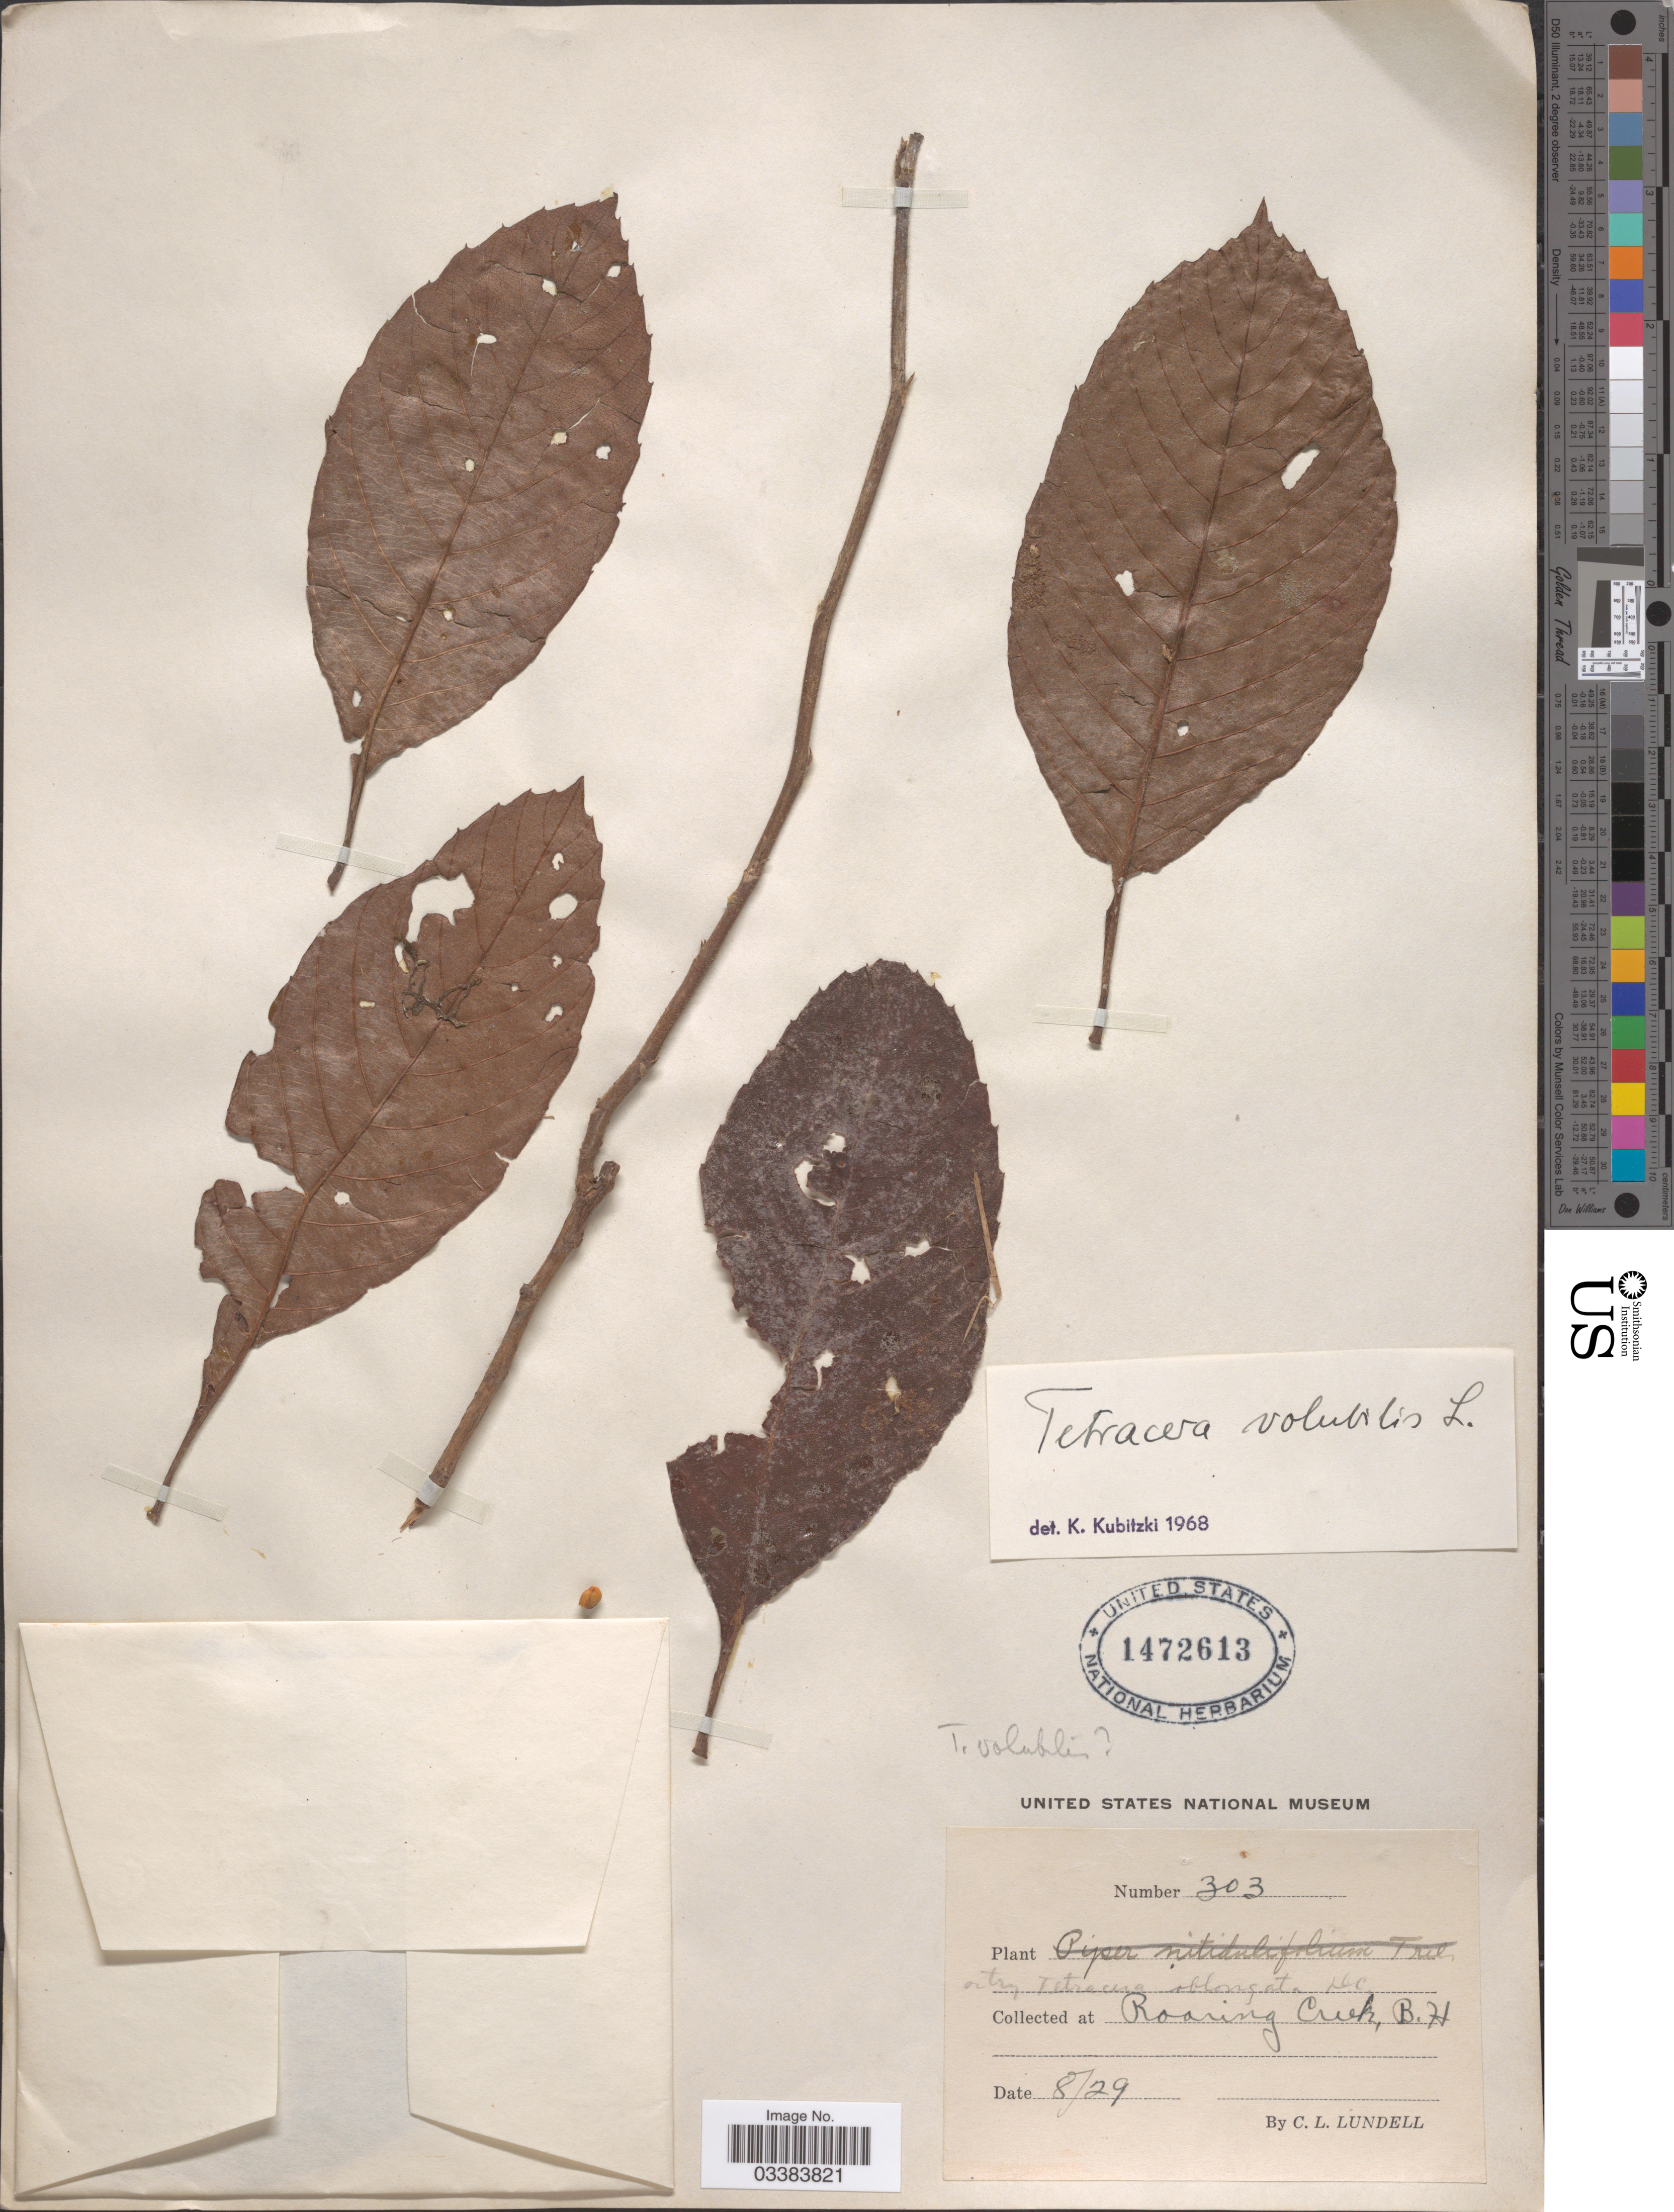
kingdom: Plantae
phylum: Tracheophyta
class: Magnoliopsida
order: Dilleniales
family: Dilleniaceae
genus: Tetracera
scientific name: Tetracera volubilis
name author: L.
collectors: C. L. Lundell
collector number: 303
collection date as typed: Transcribed d/m/y: /8/29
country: Belize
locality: Roaring Creek, B.H.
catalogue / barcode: US 1472613